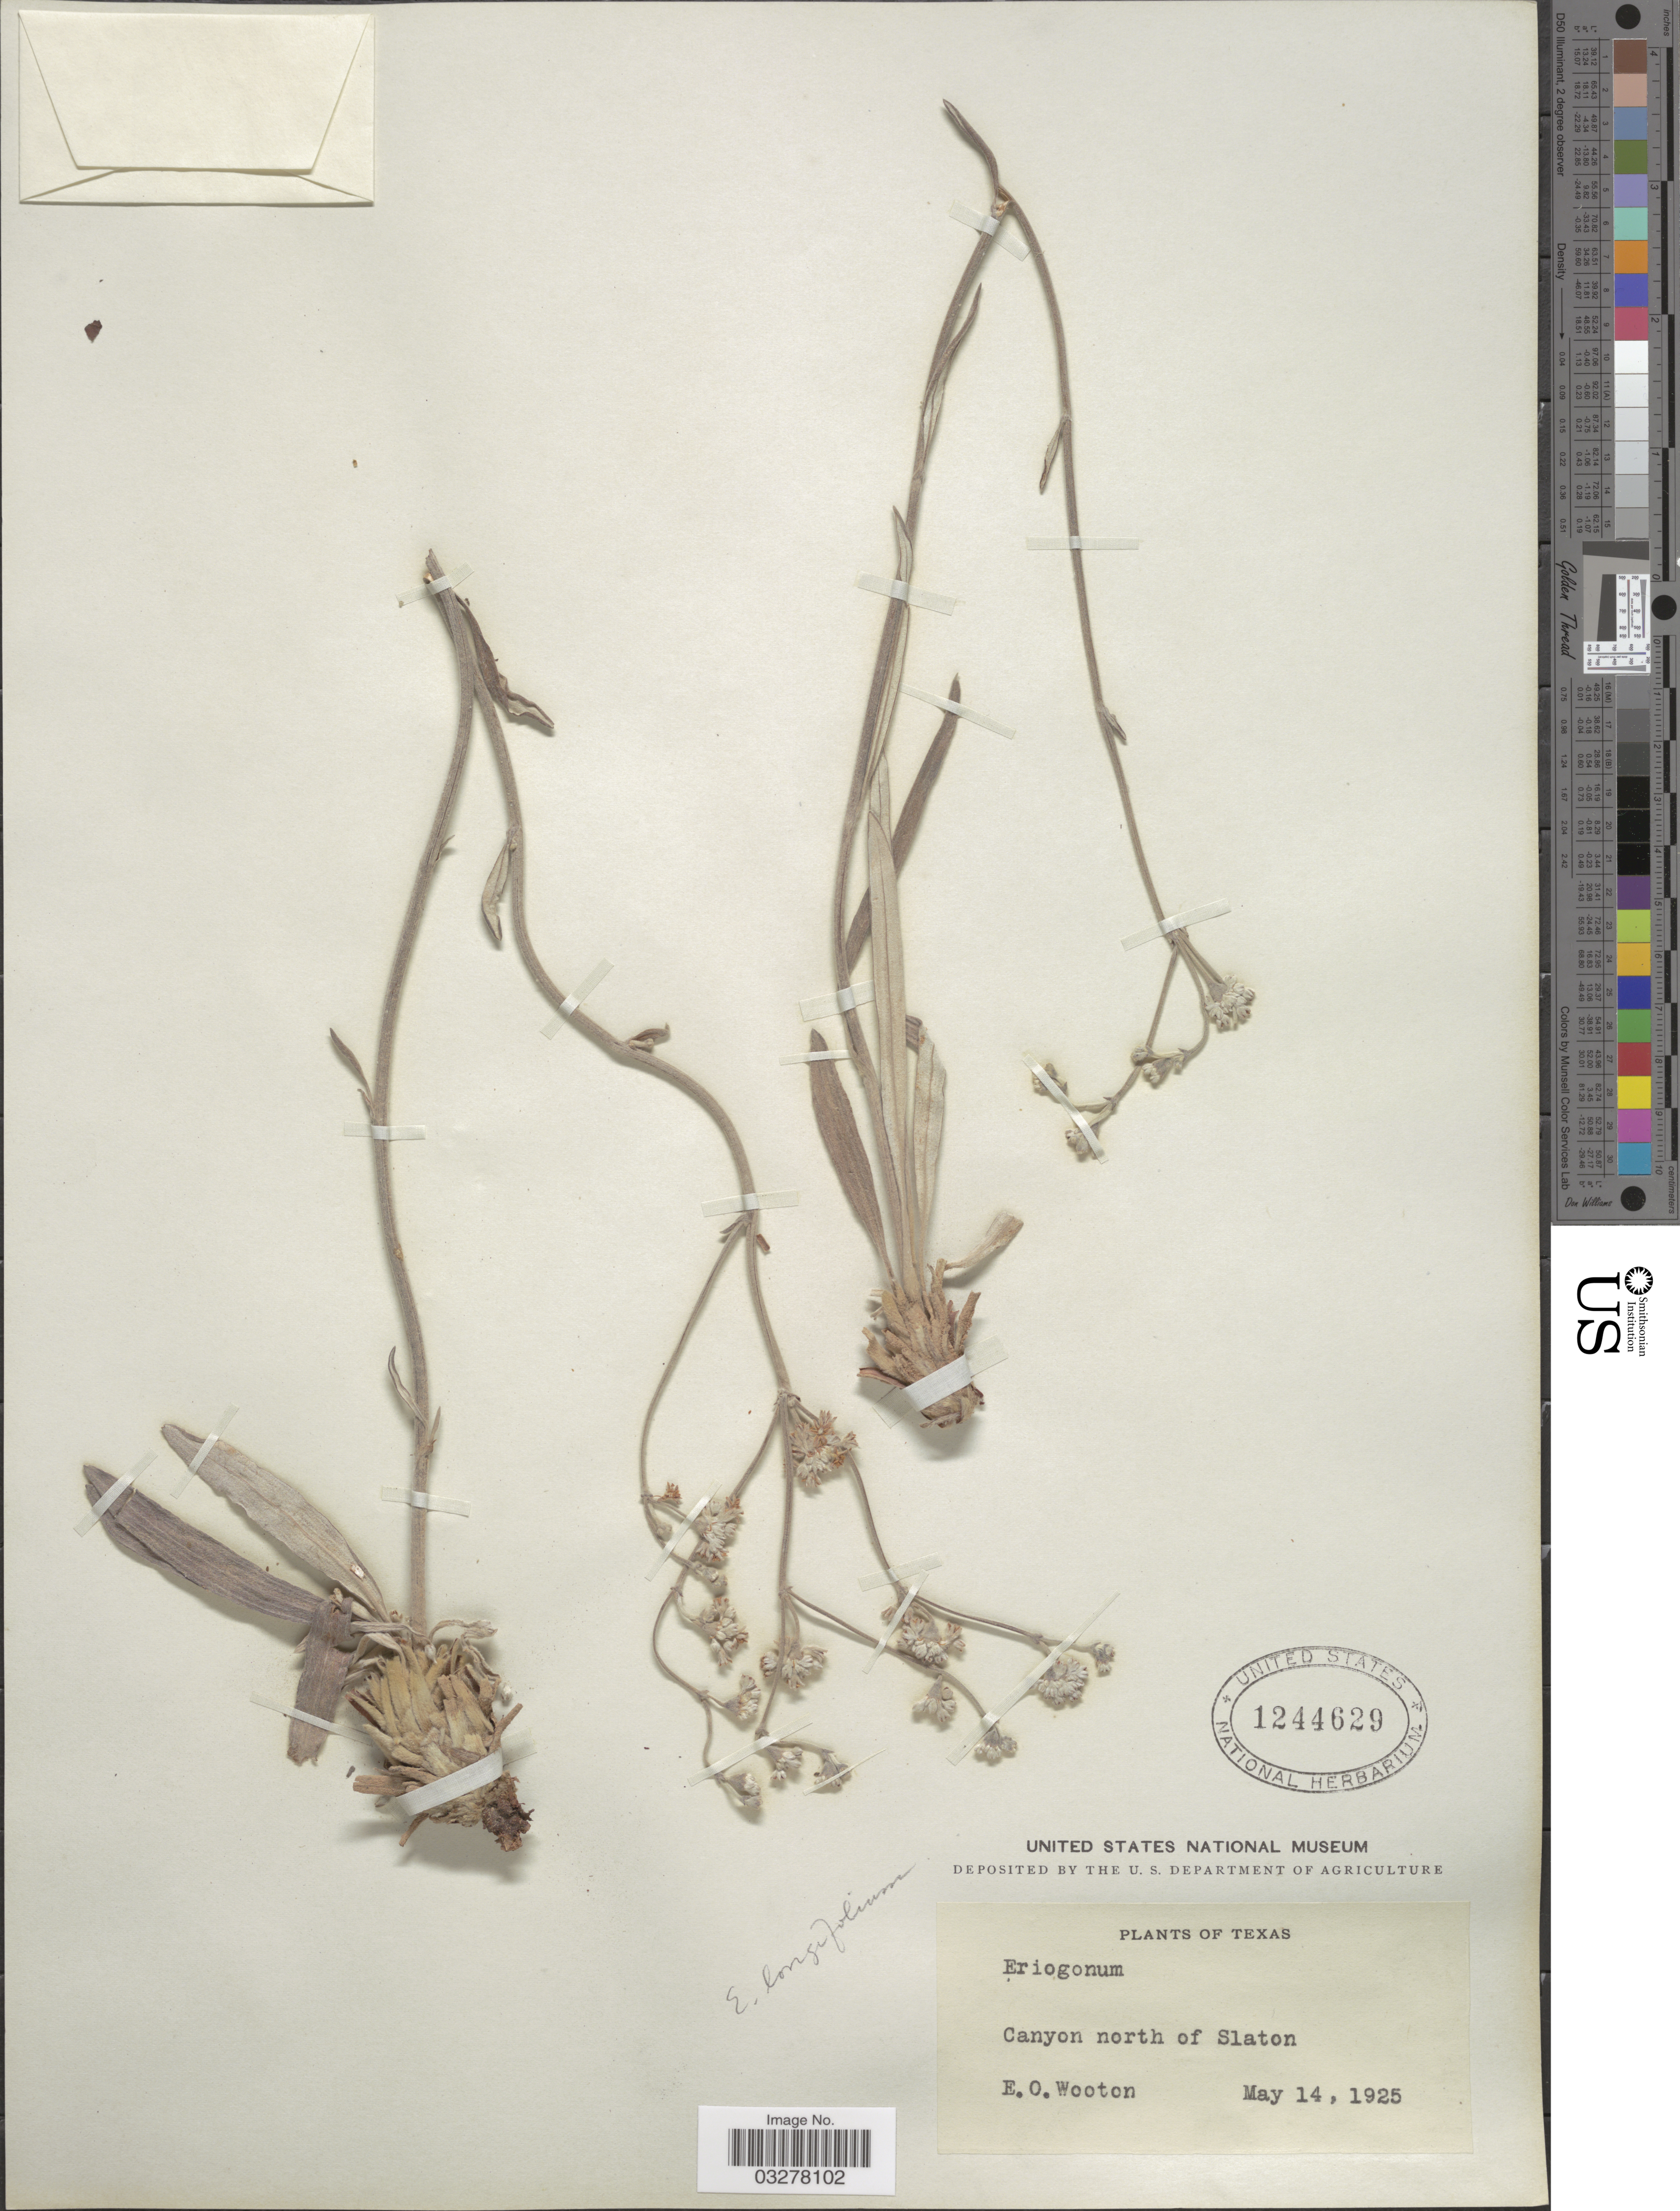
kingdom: Plantae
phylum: Tracheophyta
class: Magnoliopsida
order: Caryophyllales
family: Polygonaceae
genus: Eriogonum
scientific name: Eriogonum longifolium var. lindheimeri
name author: Gand.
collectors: E. O. Wooton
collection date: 1925-05-14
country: United States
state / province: Texas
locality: Canyon north of Slaton.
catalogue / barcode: US 1244629